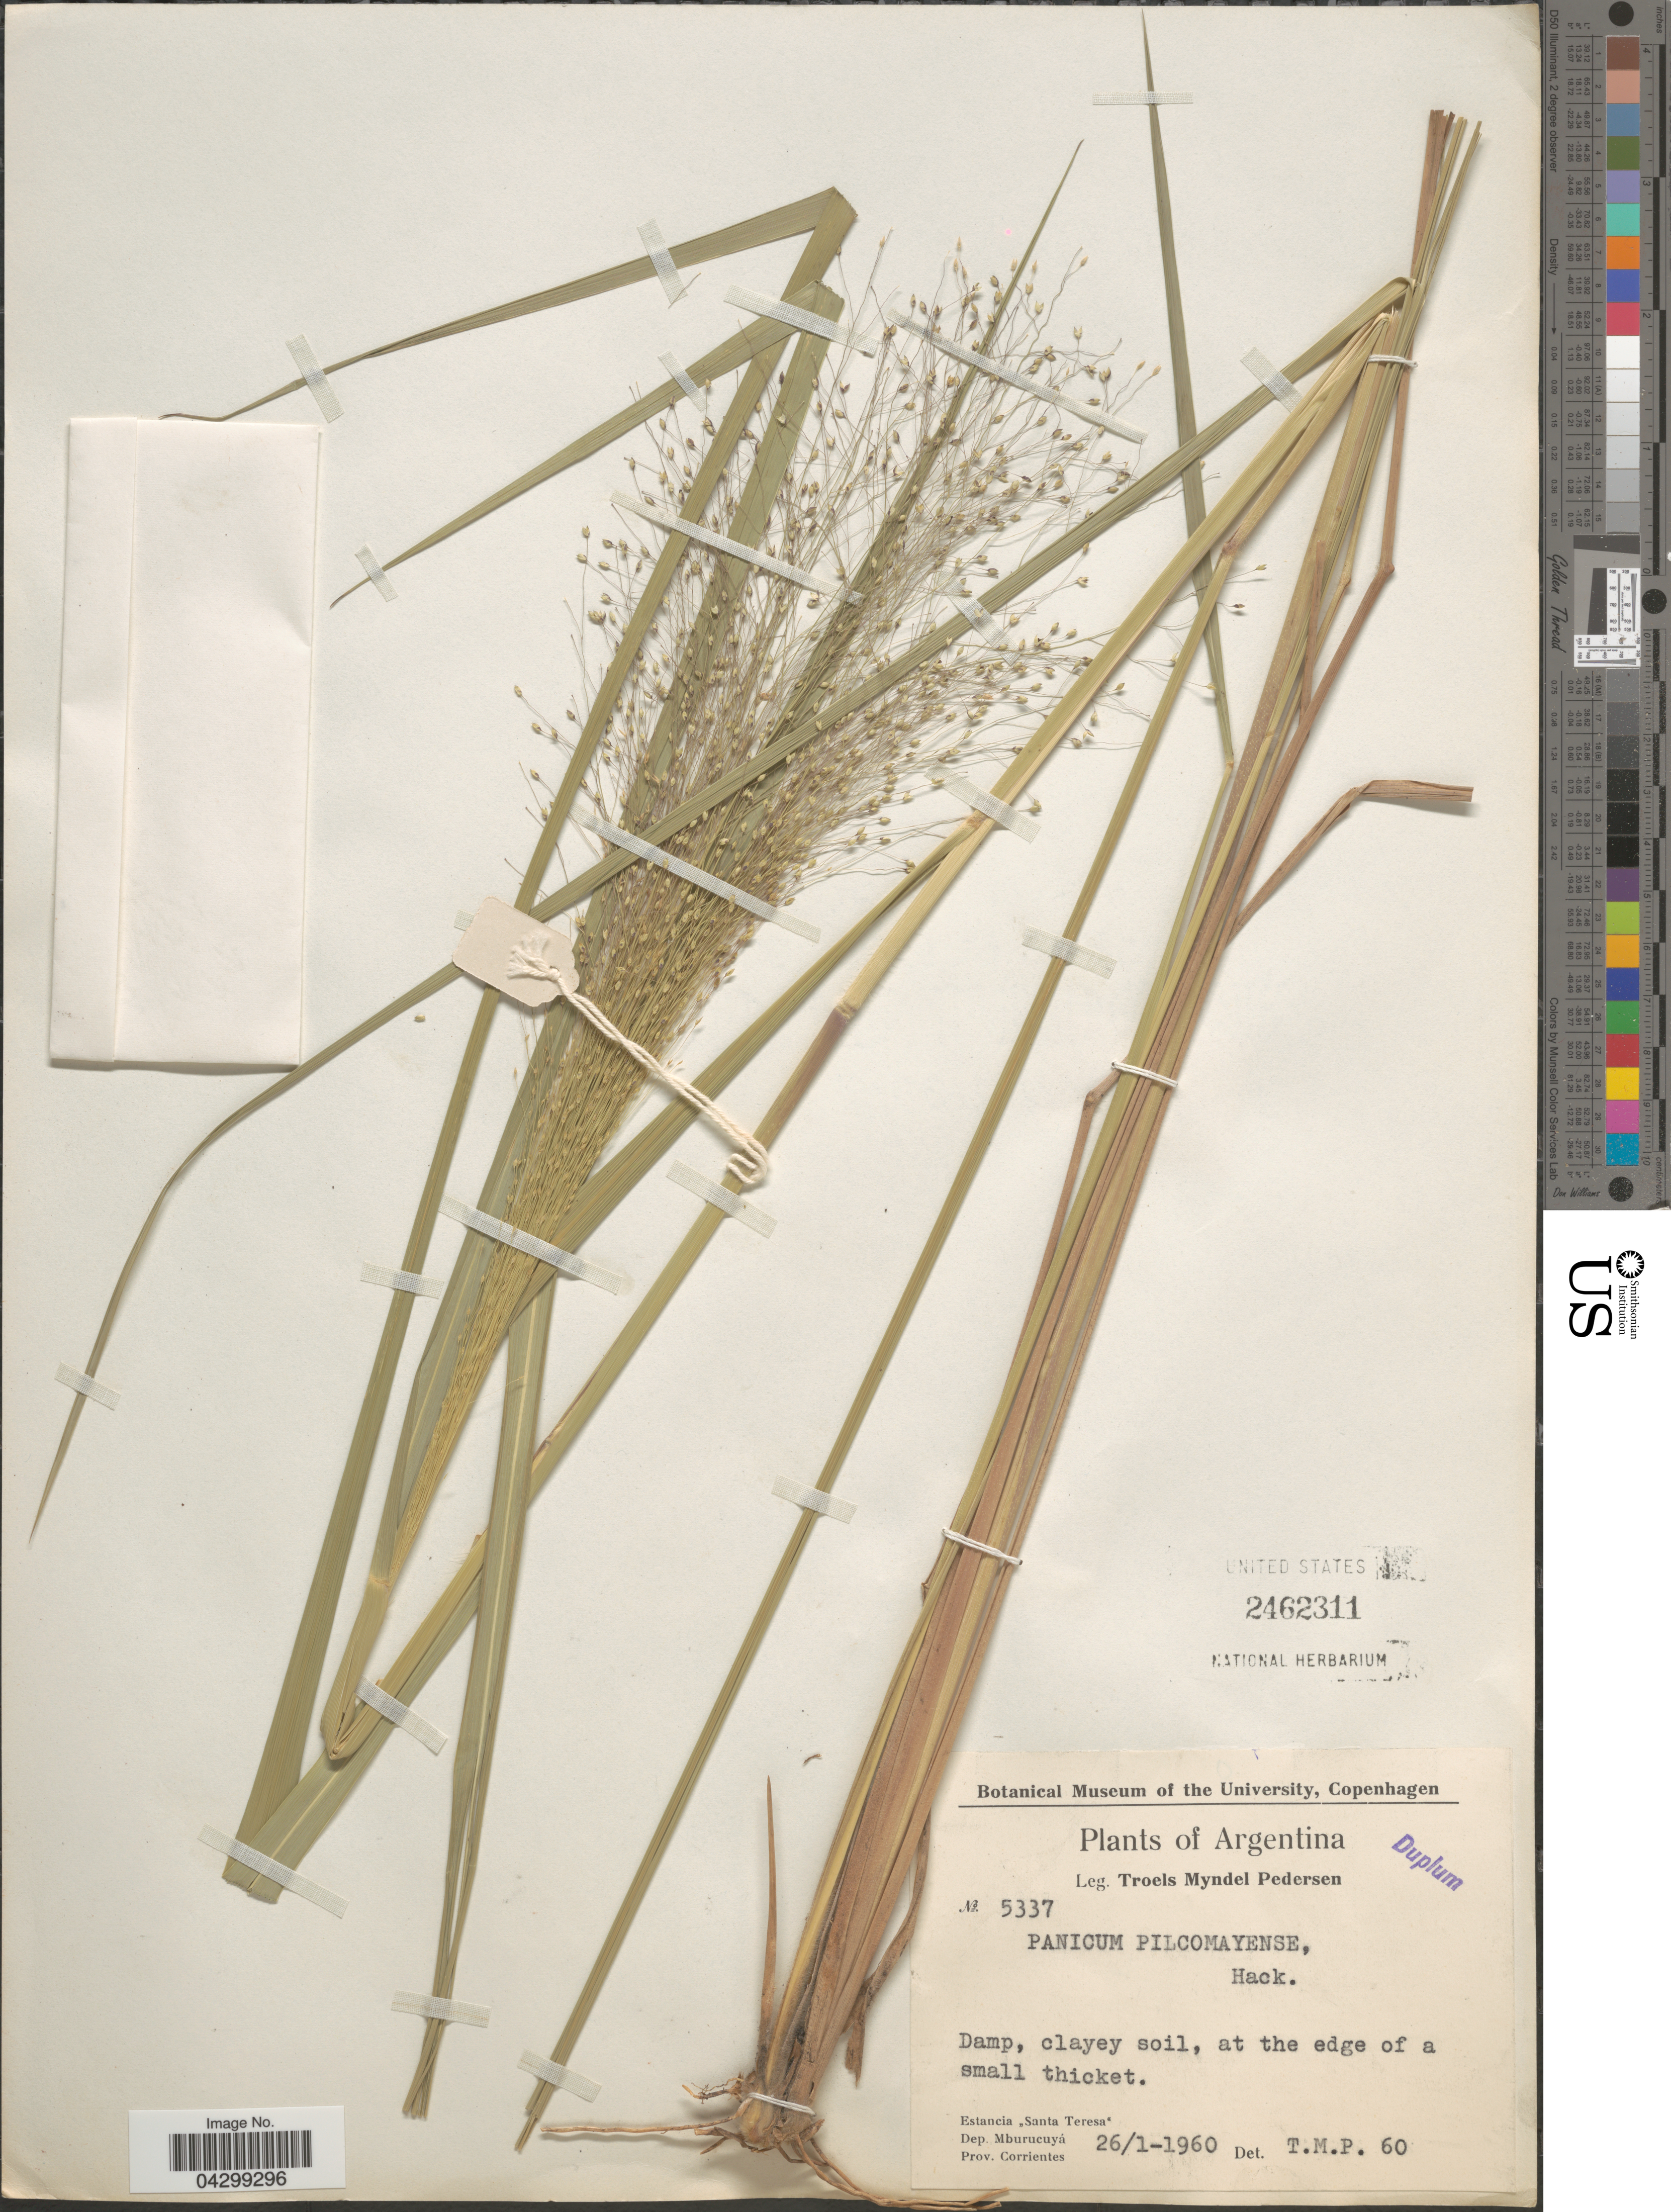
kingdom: Plantae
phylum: Tracheophyta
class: Liliopsida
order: Poales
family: Poaceae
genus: Panicum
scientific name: Panicum bergii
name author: Arechav.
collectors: T. Pederson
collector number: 5337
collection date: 1960-01-26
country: Argentina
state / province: Corrientes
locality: Damp, clayey soil, at the edge of a small thicket. Estancia "Santa Teresa". Dep. Mburucuyà.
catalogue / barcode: US 2462311